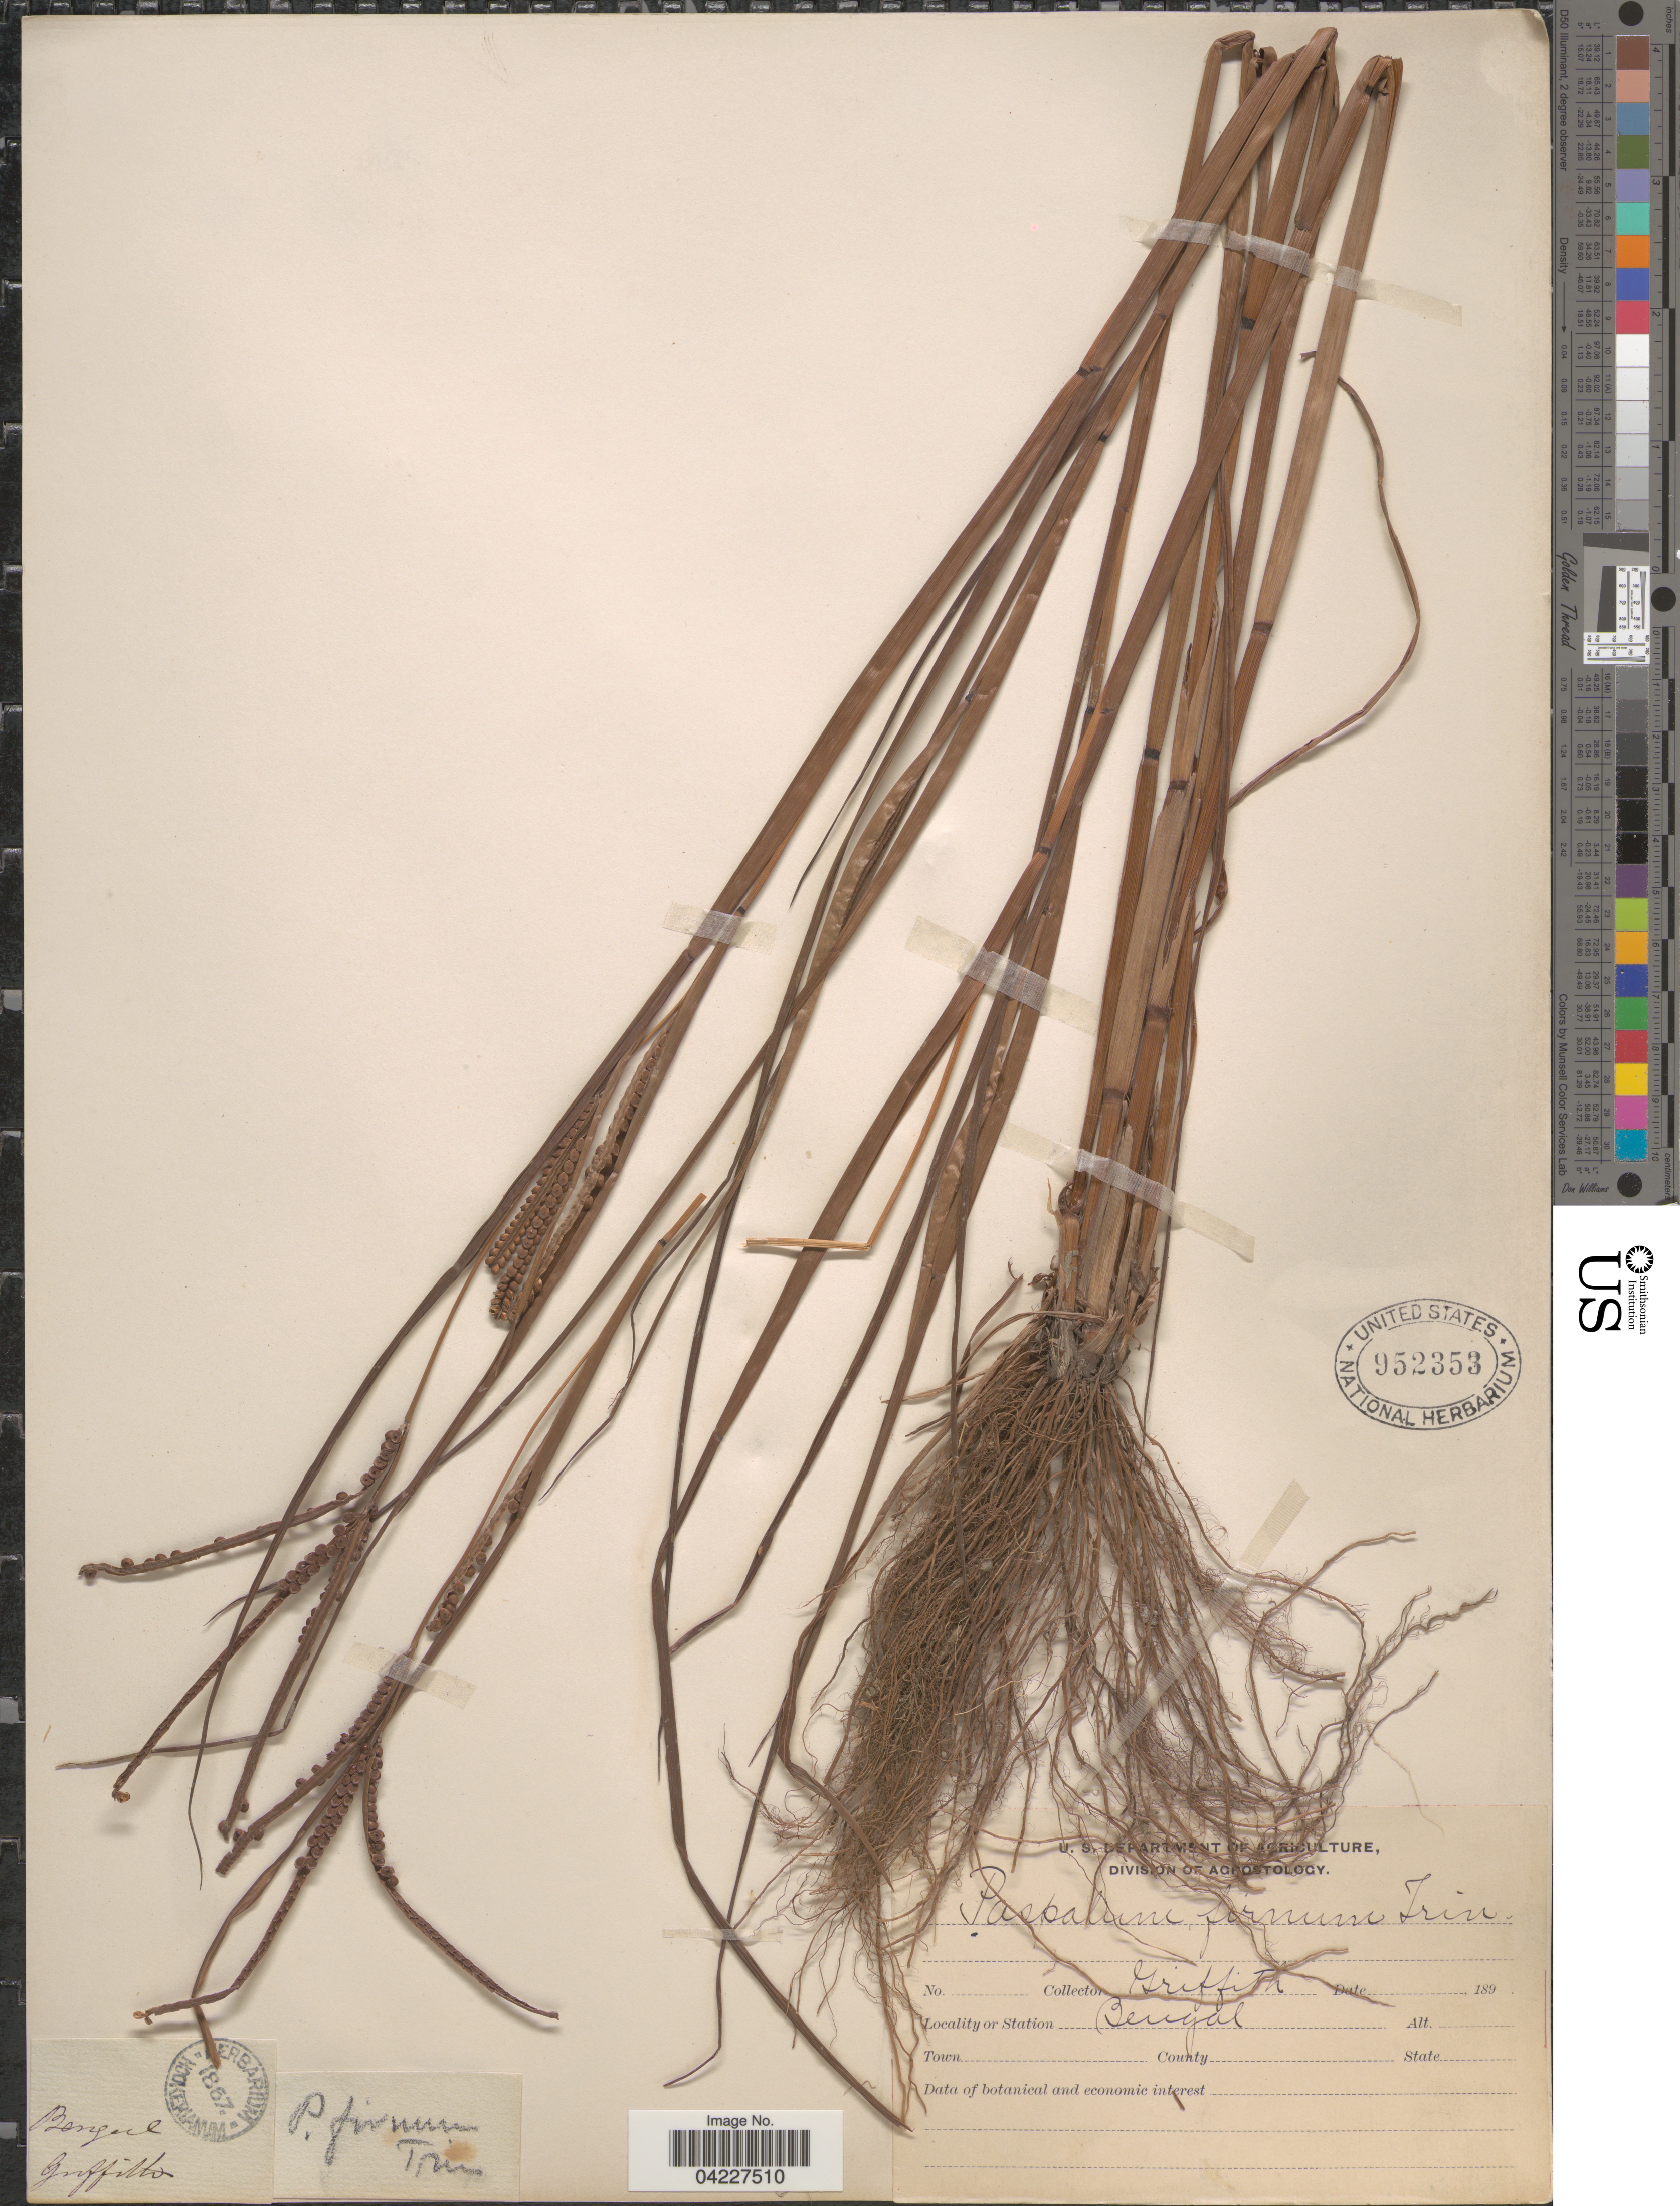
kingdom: Plantae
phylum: Tracheophyta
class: Liliopsida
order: Poales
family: Poaceae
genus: Paspalum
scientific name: Paspalum scrobiculatum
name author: L.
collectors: -. Griffith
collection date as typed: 189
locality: Station Bengal.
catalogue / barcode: US 952353